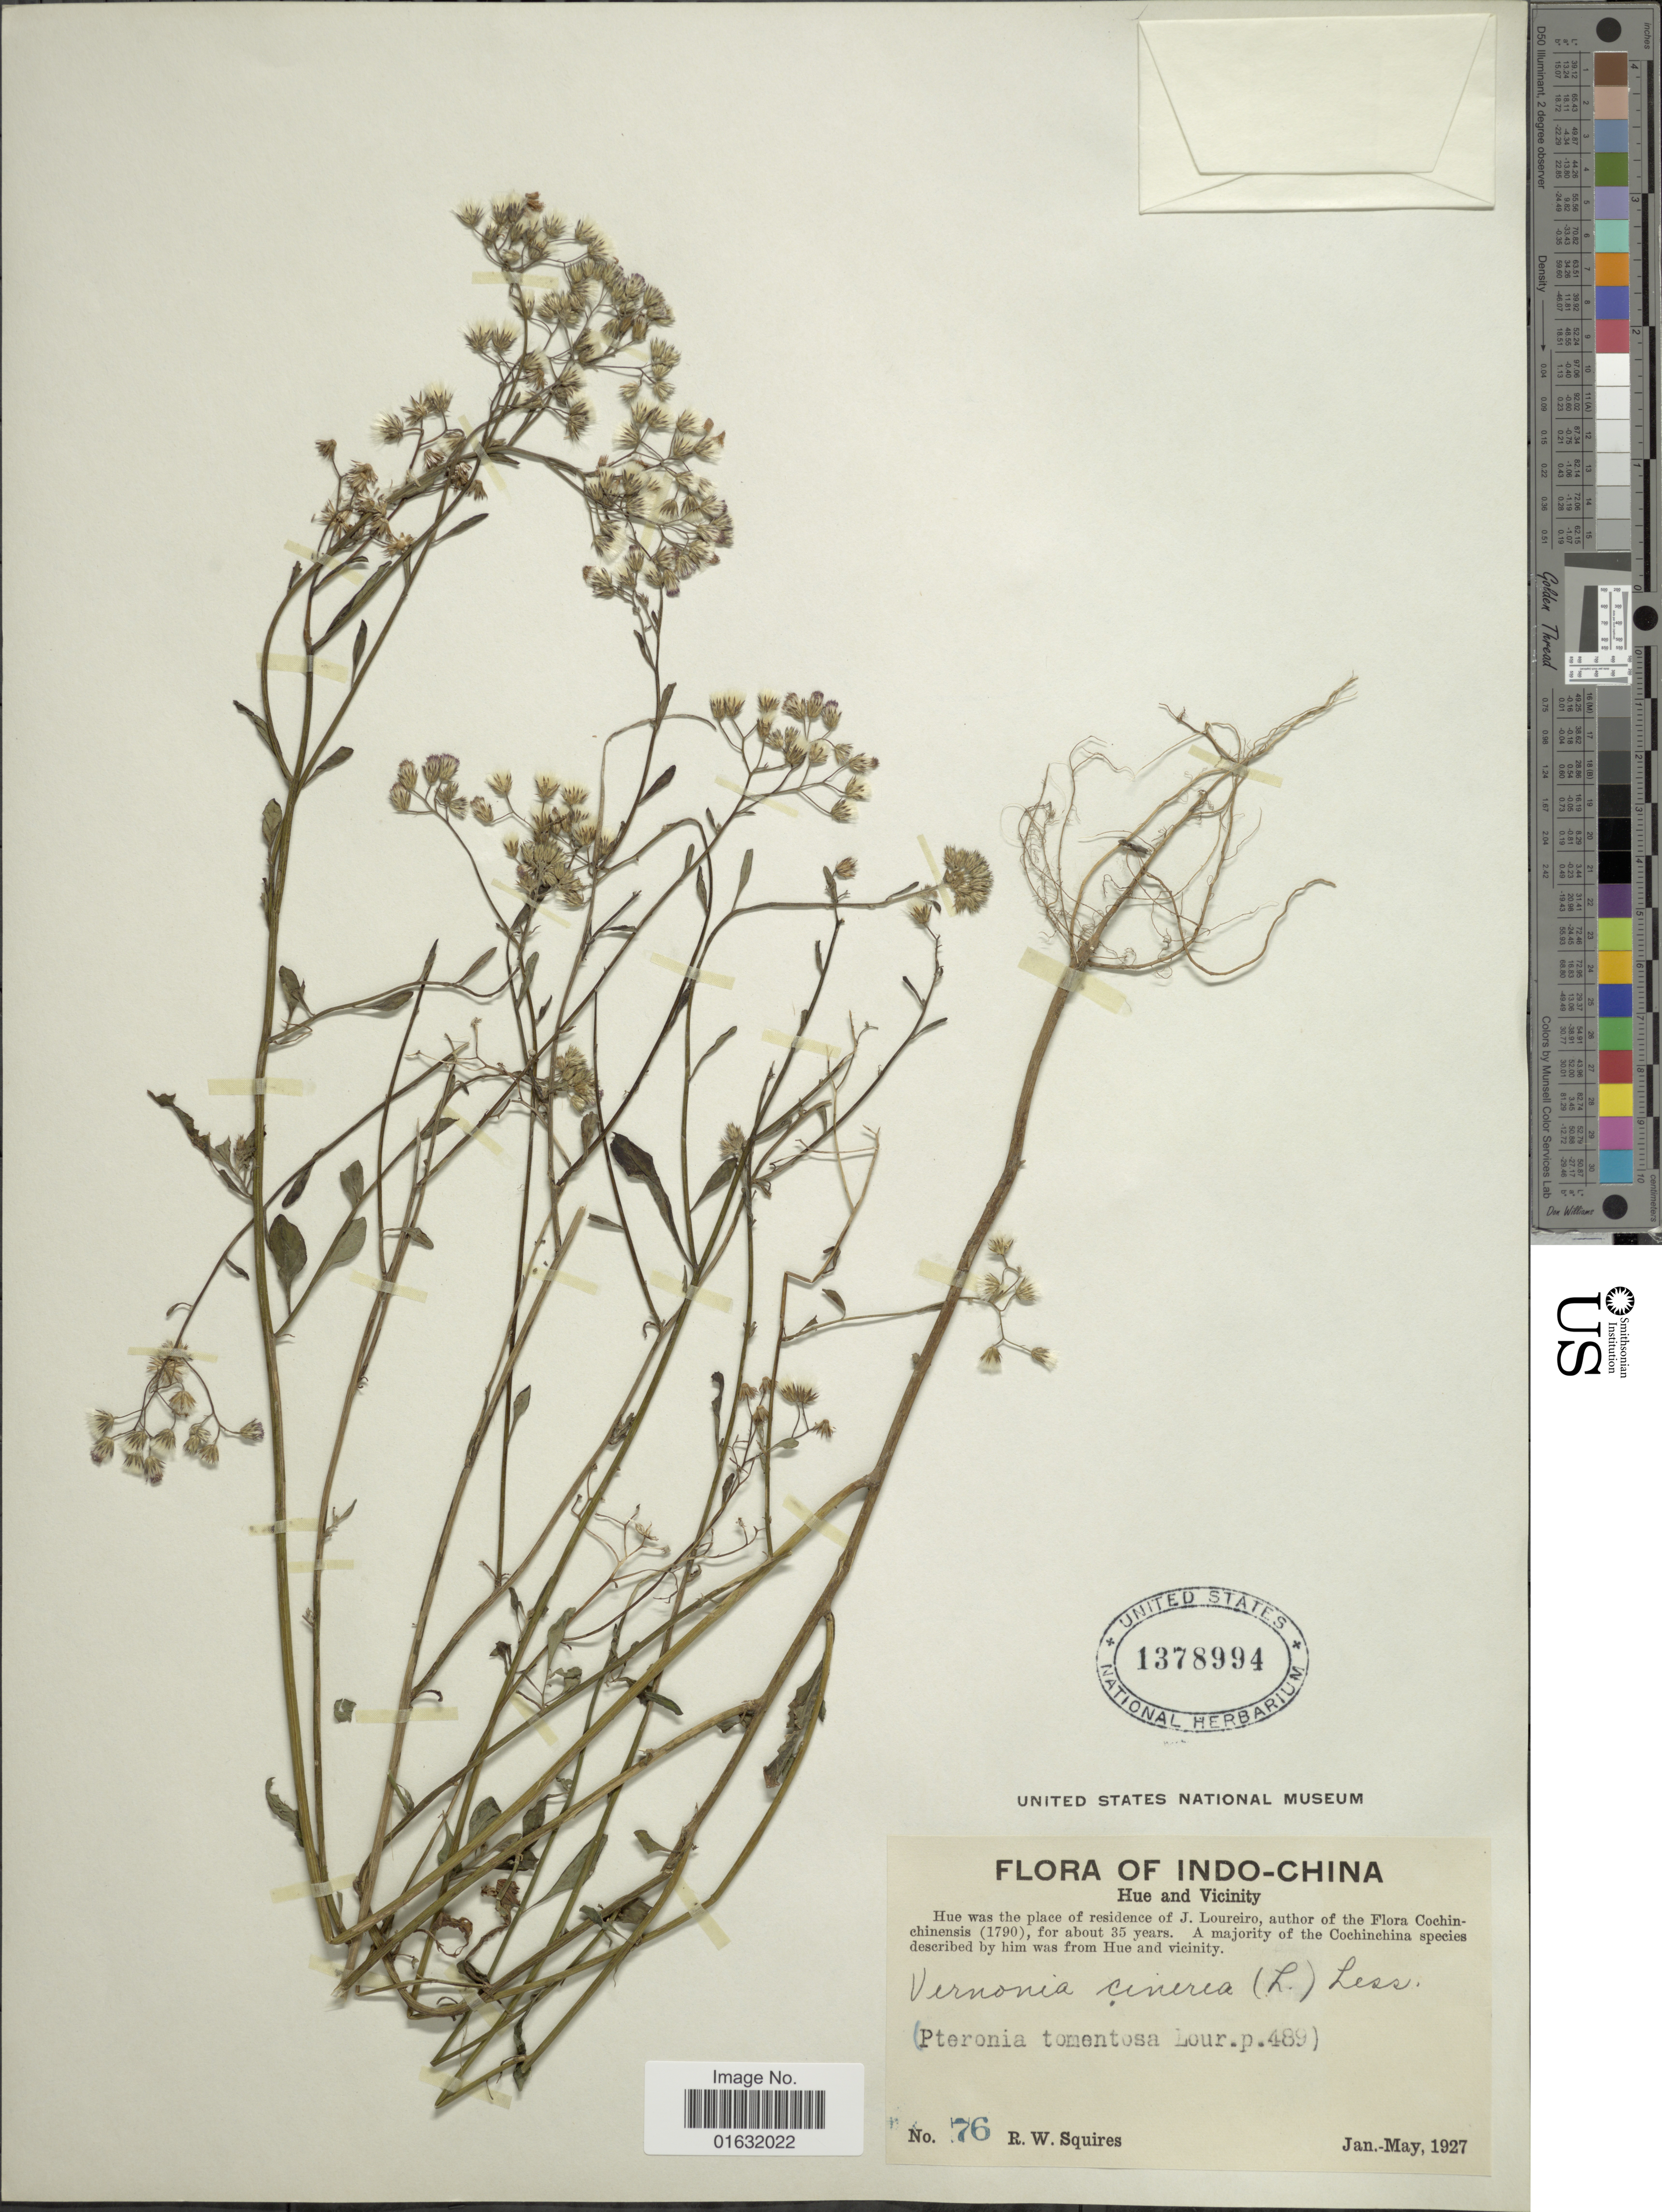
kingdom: Plantae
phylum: Tracheophyta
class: Magnoliopsida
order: Asterales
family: Asteraceae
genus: Cyanthillium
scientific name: Cyanthillium cinereum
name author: (L.) H. Rob.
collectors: R. Squires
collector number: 76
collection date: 1927-01/1927-05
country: Vietnam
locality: Indo-China, Hue and Vicinity.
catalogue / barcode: US 1378994